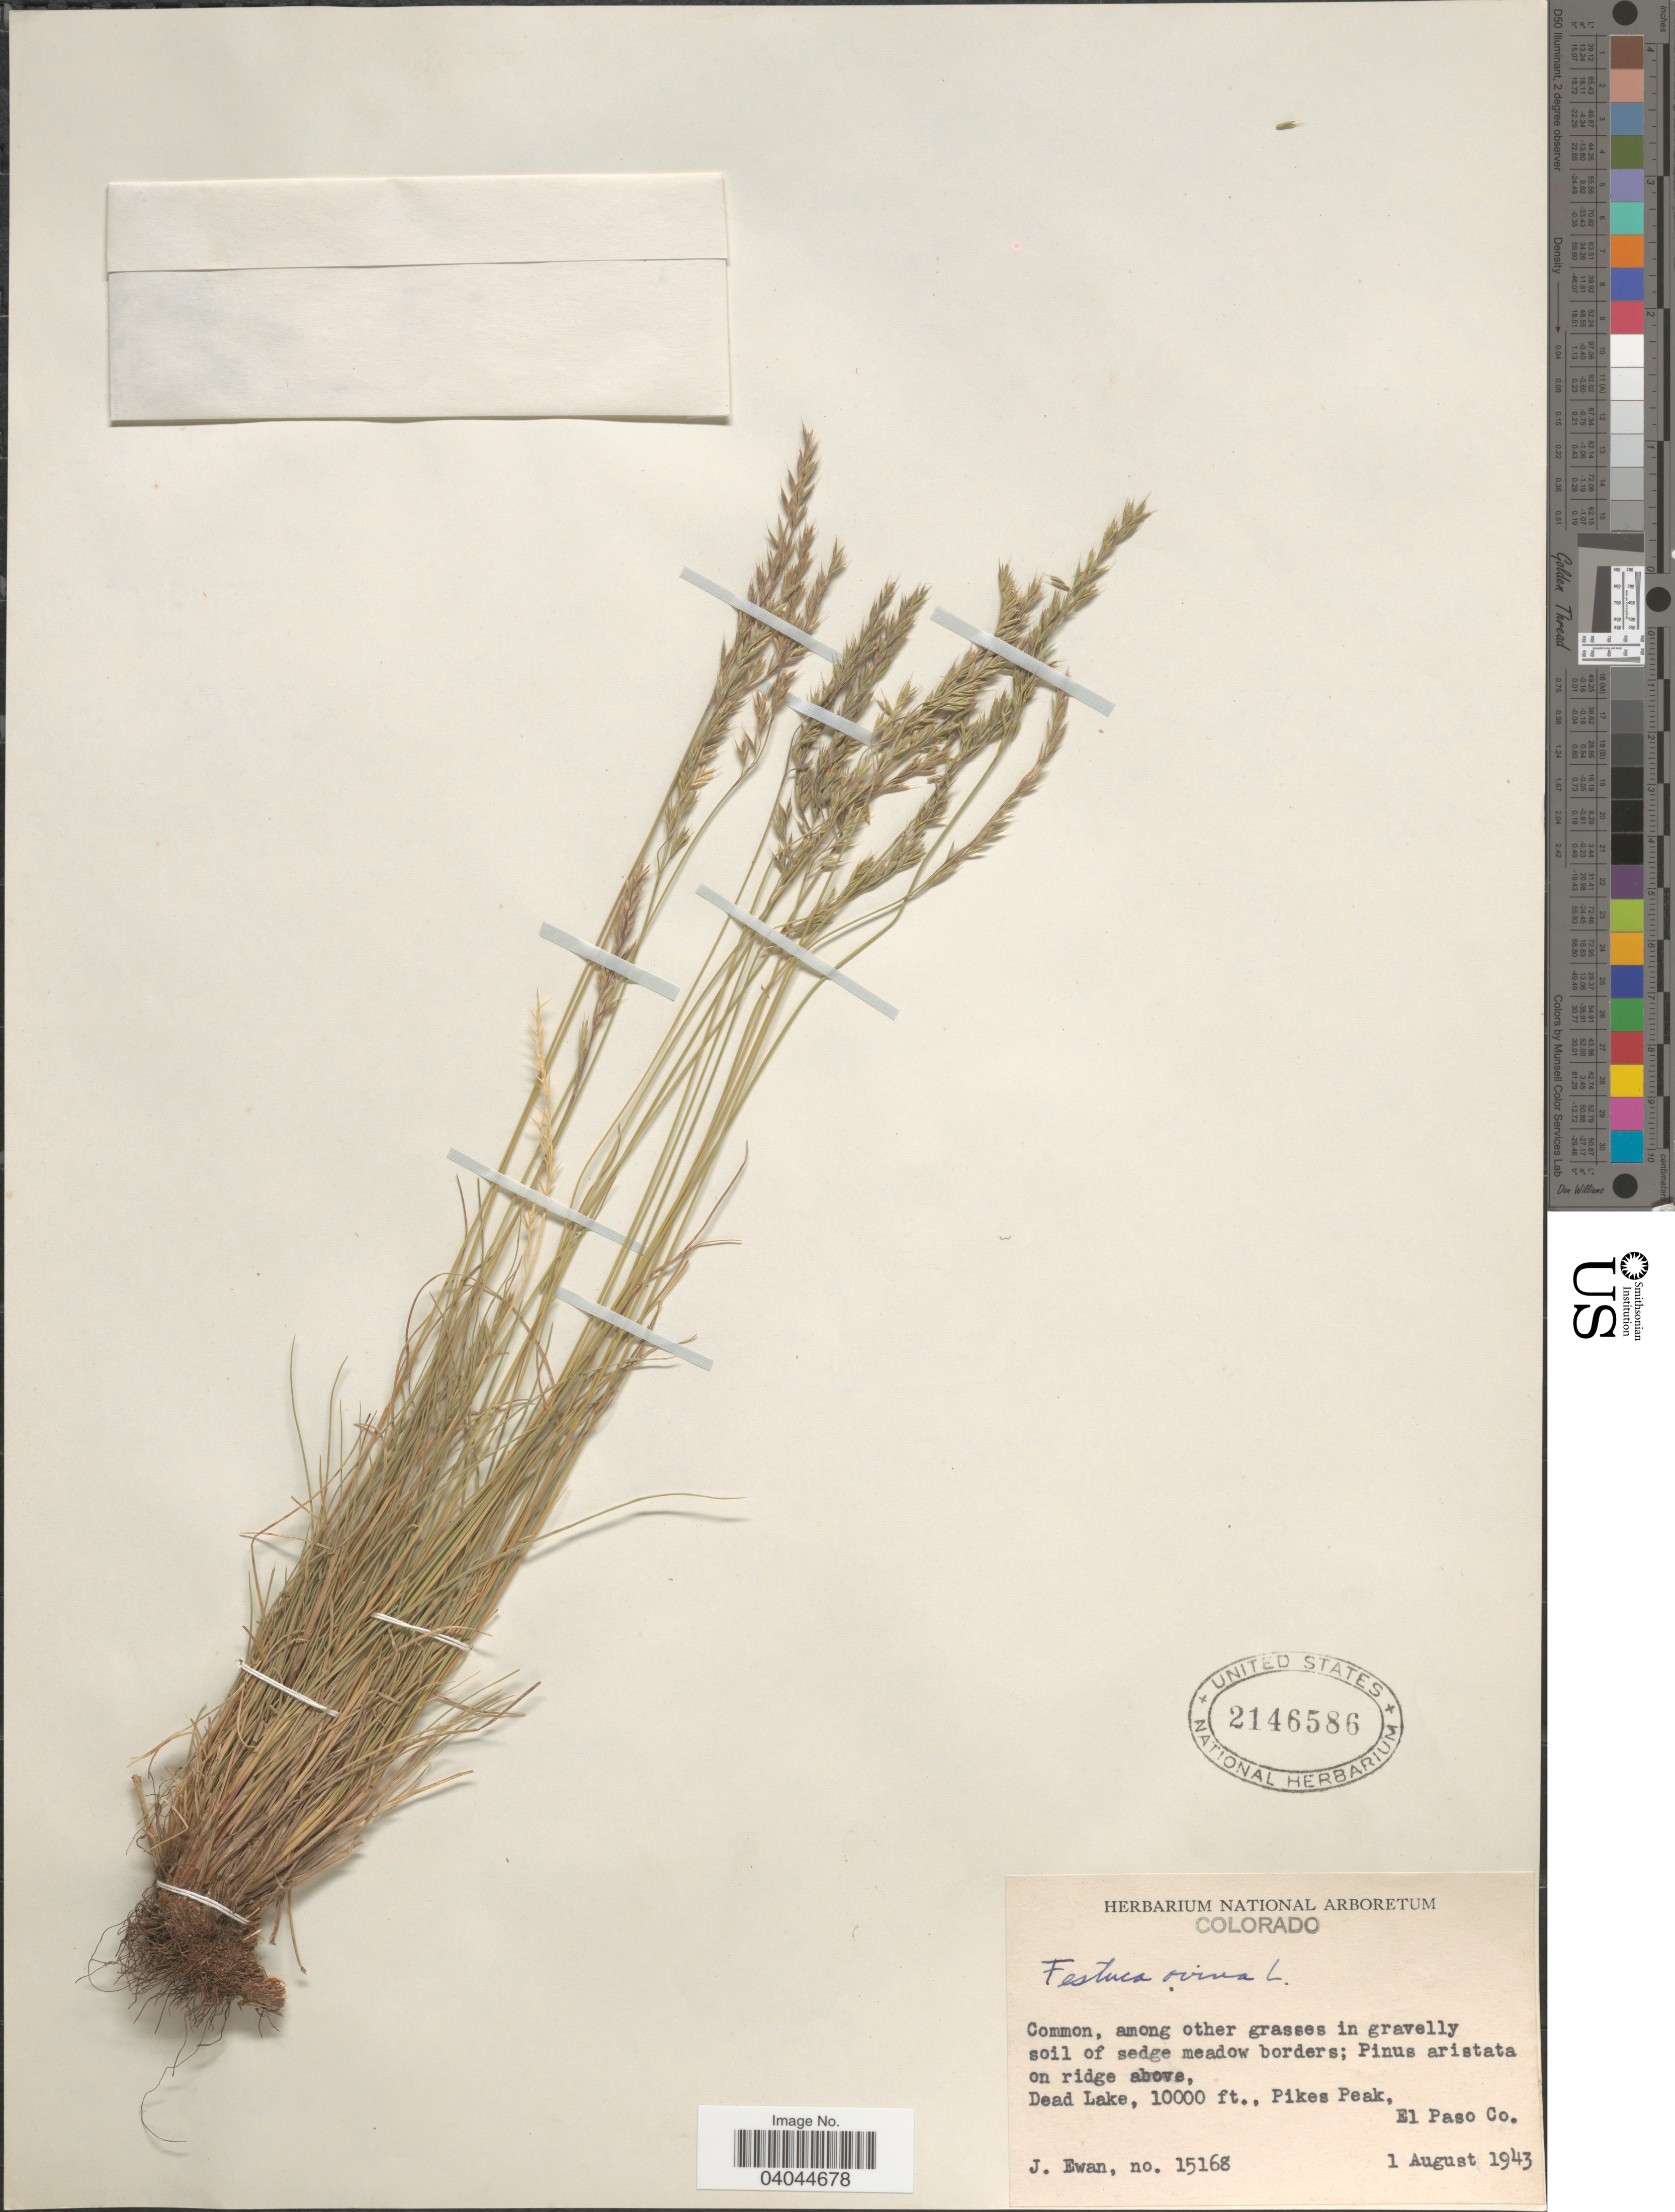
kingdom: Plantae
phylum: Tracheophyta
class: Liliopsida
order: Poales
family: Poaceae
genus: Festuca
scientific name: Festuca ovina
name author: L.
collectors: J. A. Ewan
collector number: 15168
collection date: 1943-08-01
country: United States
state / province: Colorado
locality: Dead Lake, Pikes Peak, El Paso Co.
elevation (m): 3048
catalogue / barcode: US 2146586